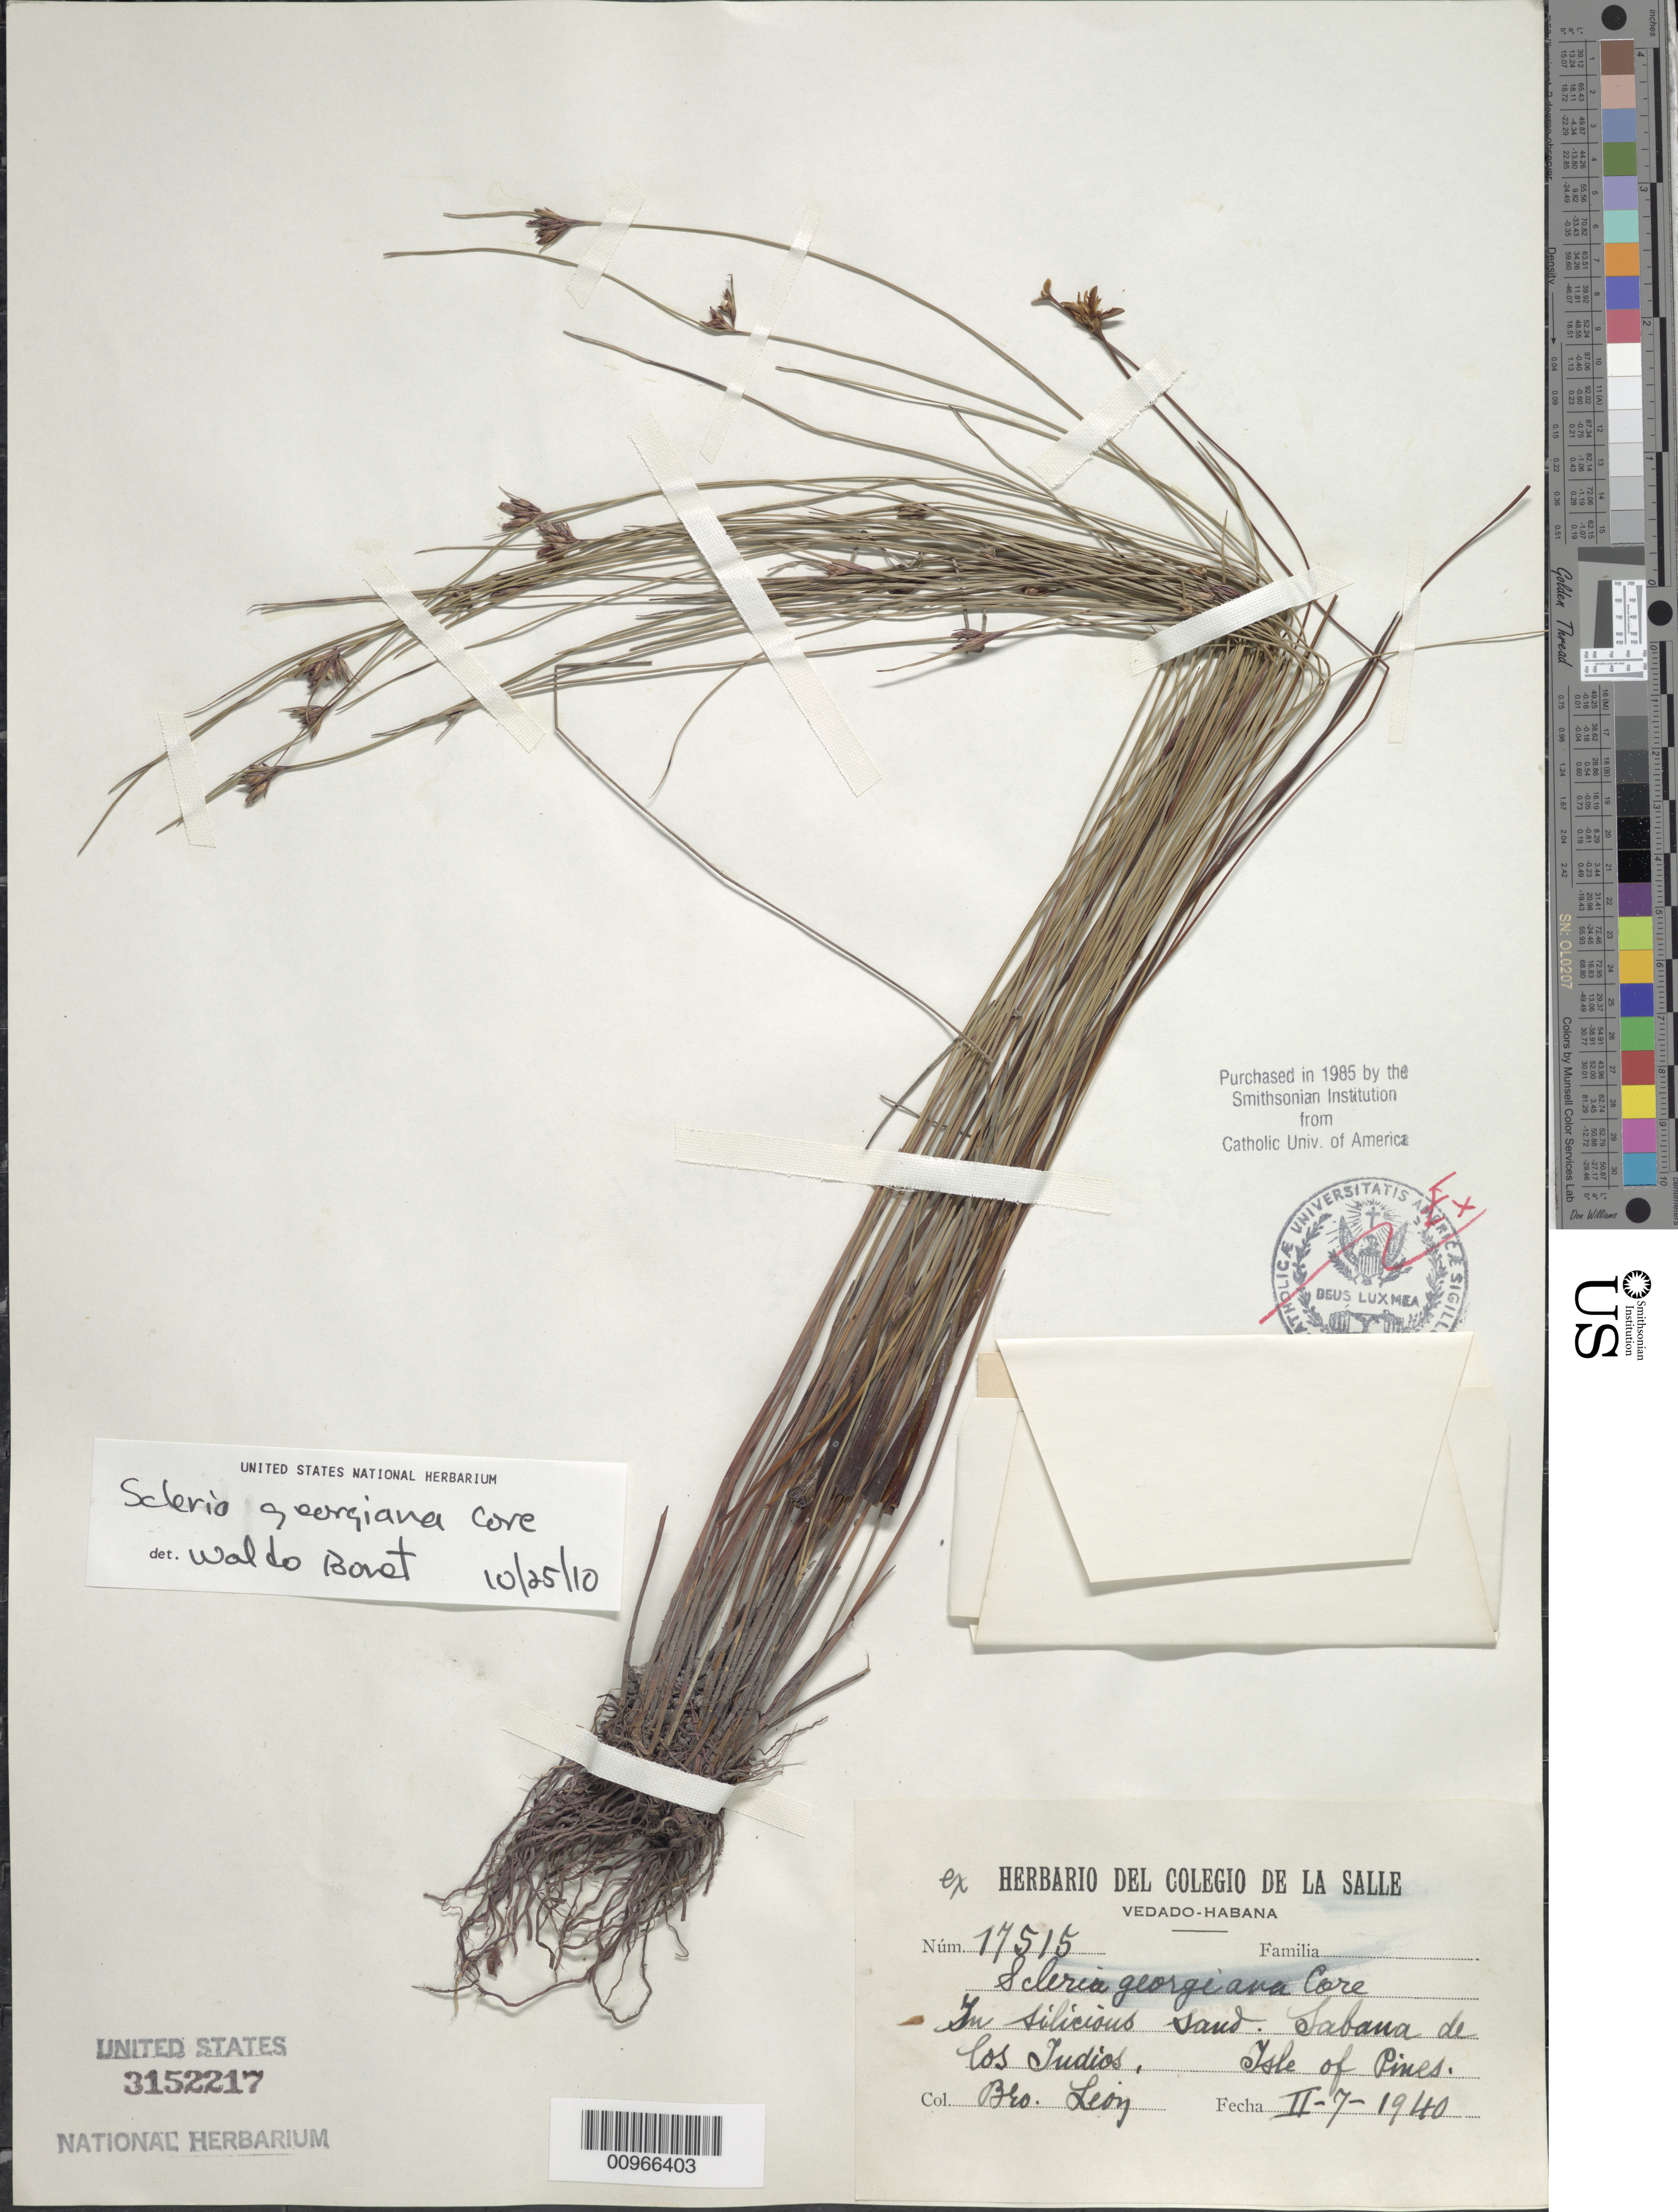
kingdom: Plantae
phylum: Tracheophyta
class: Liliopsida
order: Poales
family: Cyperaceae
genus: Scleria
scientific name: Scleria georgiana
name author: Core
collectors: Bro. León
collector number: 17515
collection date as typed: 07 Feb 1940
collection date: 1940-02-07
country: Cuba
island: Isla de la Juventud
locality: Sabana de Los Indios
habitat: In silicious sand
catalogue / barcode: US 3152217